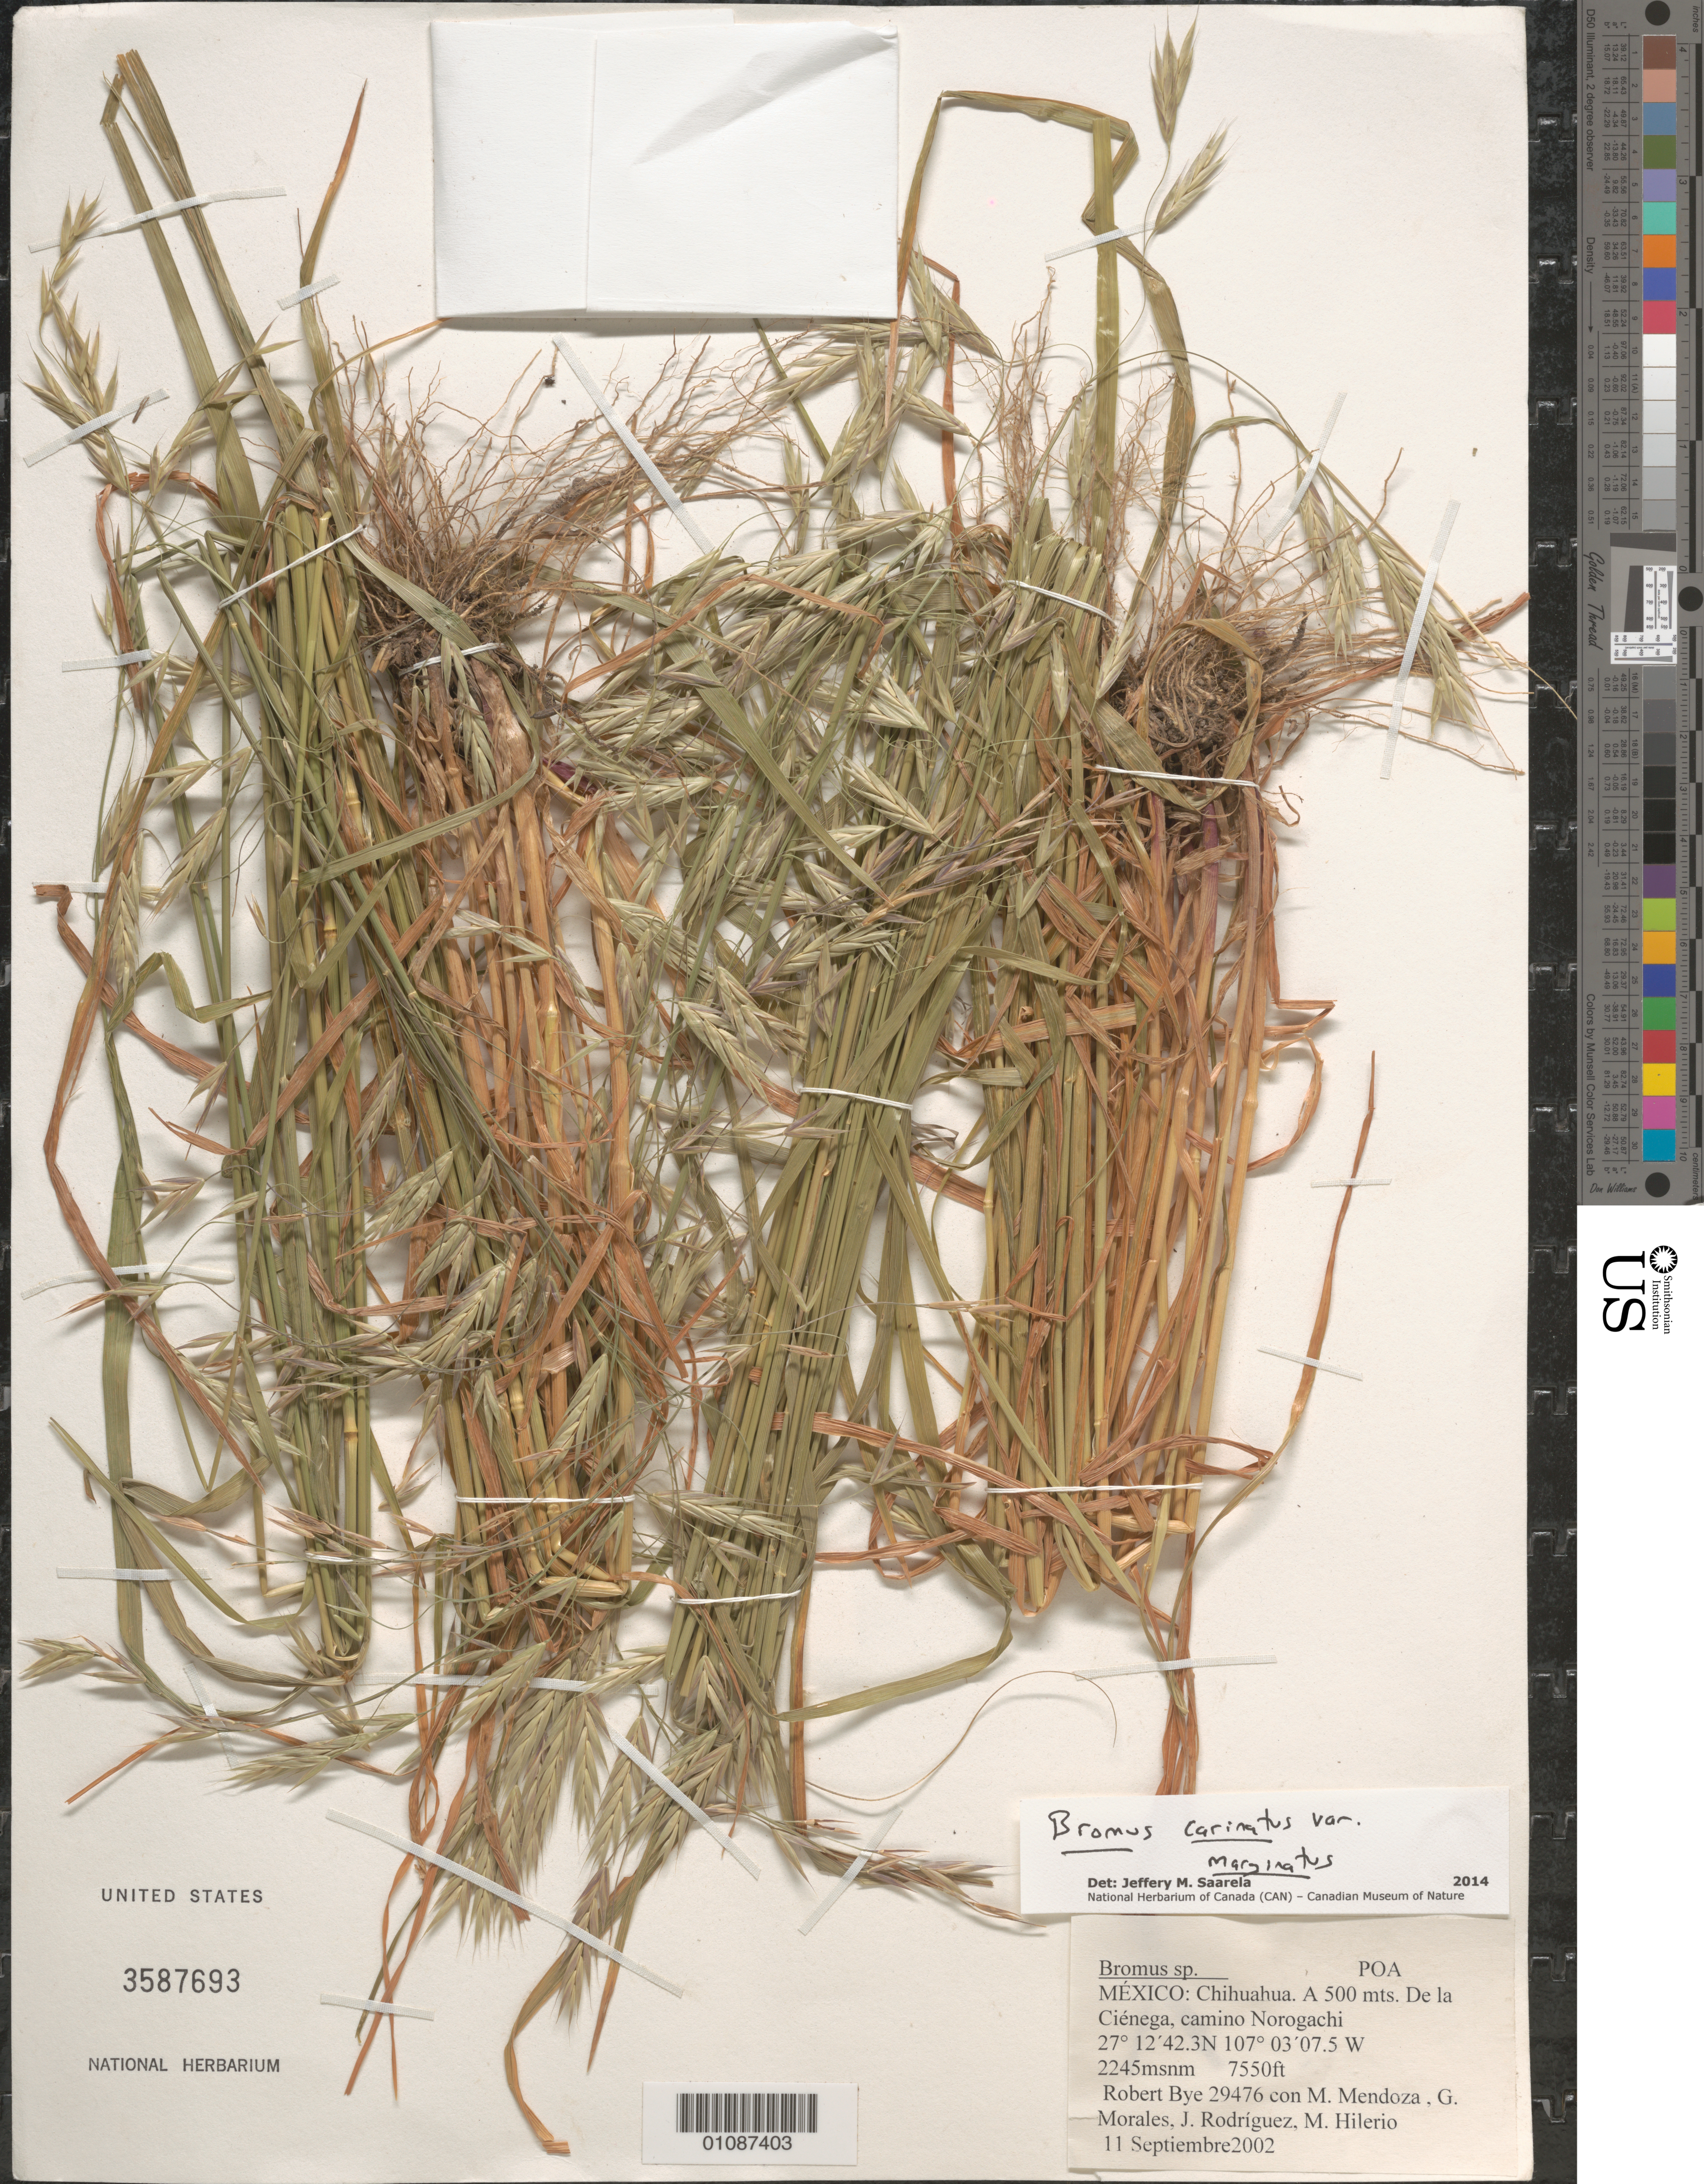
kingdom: Plantae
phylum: Tracheophyta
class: Liliopsida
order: Poales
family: Poaceae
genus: Bromus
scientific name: Bromus carinatus var. marginatus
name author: (Nees ex Steud.) Barkworth & Anderton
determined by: Saarela, J. M., (CAN), Canadian Museum of Nature (CANADA)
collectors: R. A. Bye, M. Mendoza Garcia, G. Morales, J. Rodríguez & M. Hilerio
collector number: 29476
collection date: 2002-09-11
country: Mexico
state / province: Chihuahua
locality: A 500 mts. de la Cienega, camino Norogachi.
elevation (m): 2245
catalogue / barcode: US 3587693